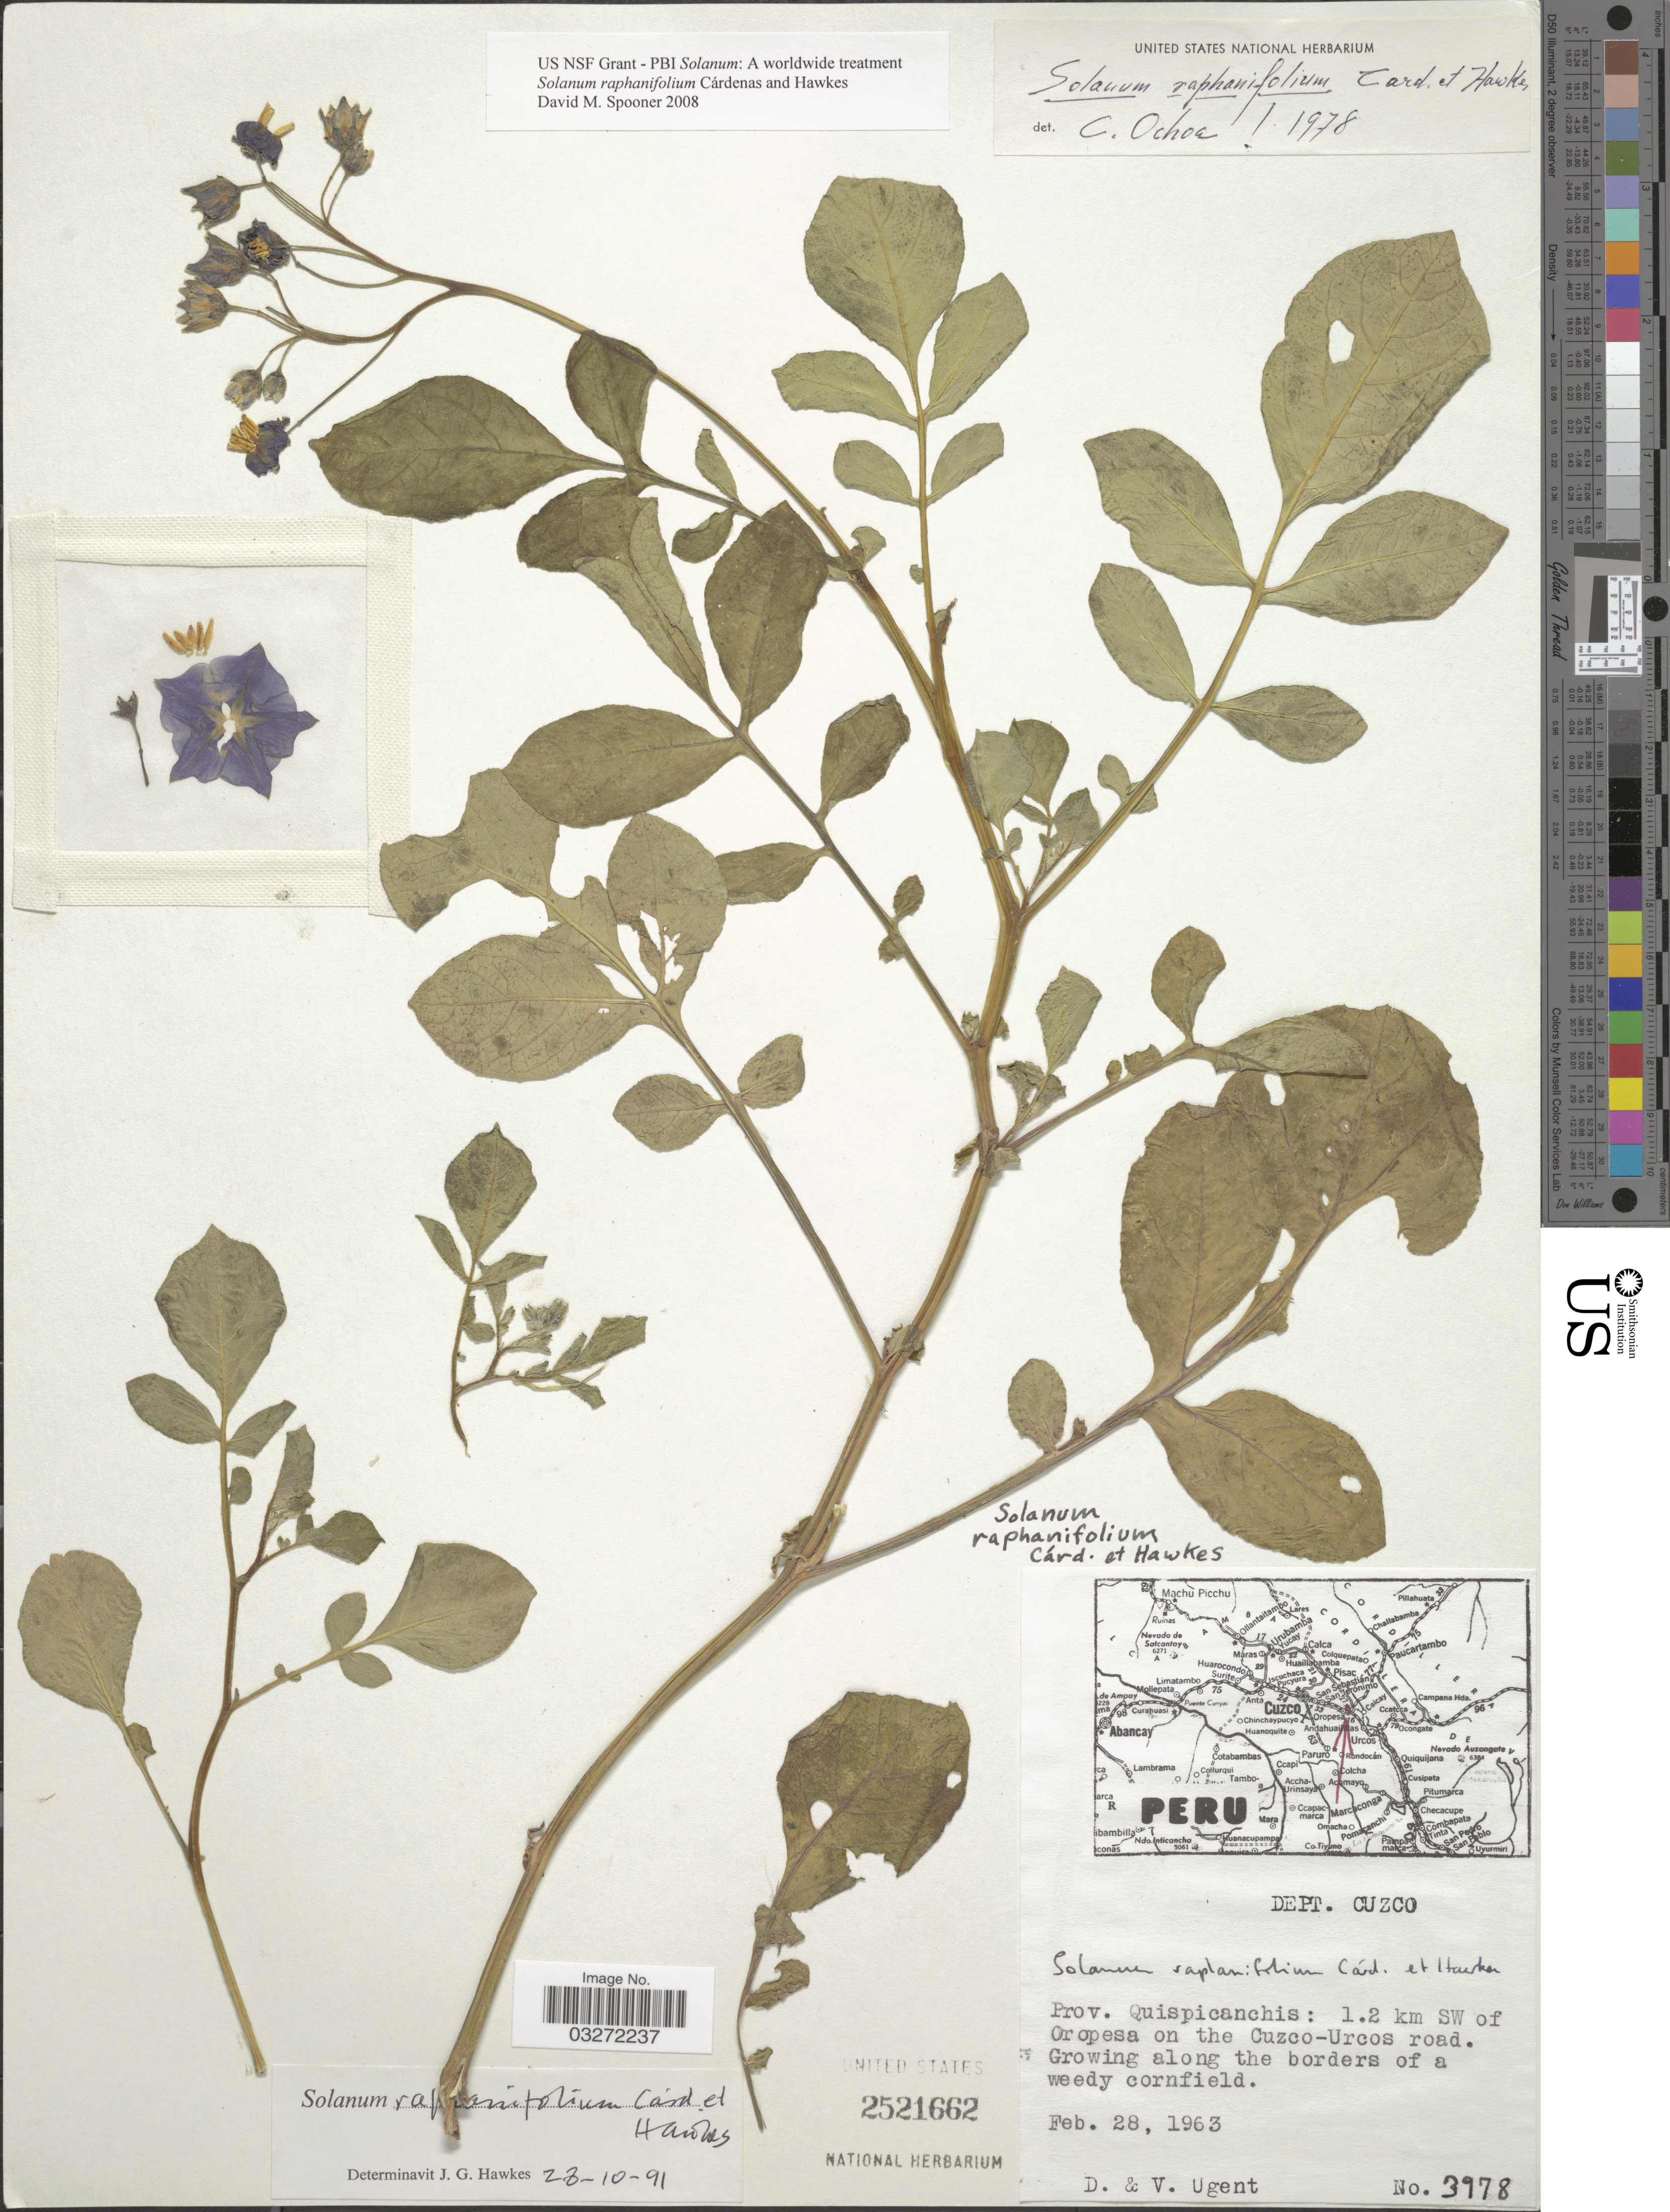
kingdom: Plantae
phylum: Tracheophyta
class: Magnoliopsida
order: Solanales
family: Solanaceae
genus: Solanum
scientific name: Solanum raphanifolium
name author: Cárdenas & Hawkes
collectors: D. Ugent & V. Ugent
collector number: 3978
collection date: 1963-02-28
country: Peru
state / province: Cusco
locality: Dept. Cuzco. Prov. Quispicanchis: 1.2 km SW of Oropesa on the Cuzco-Urcos road.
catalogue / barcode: US 2521662